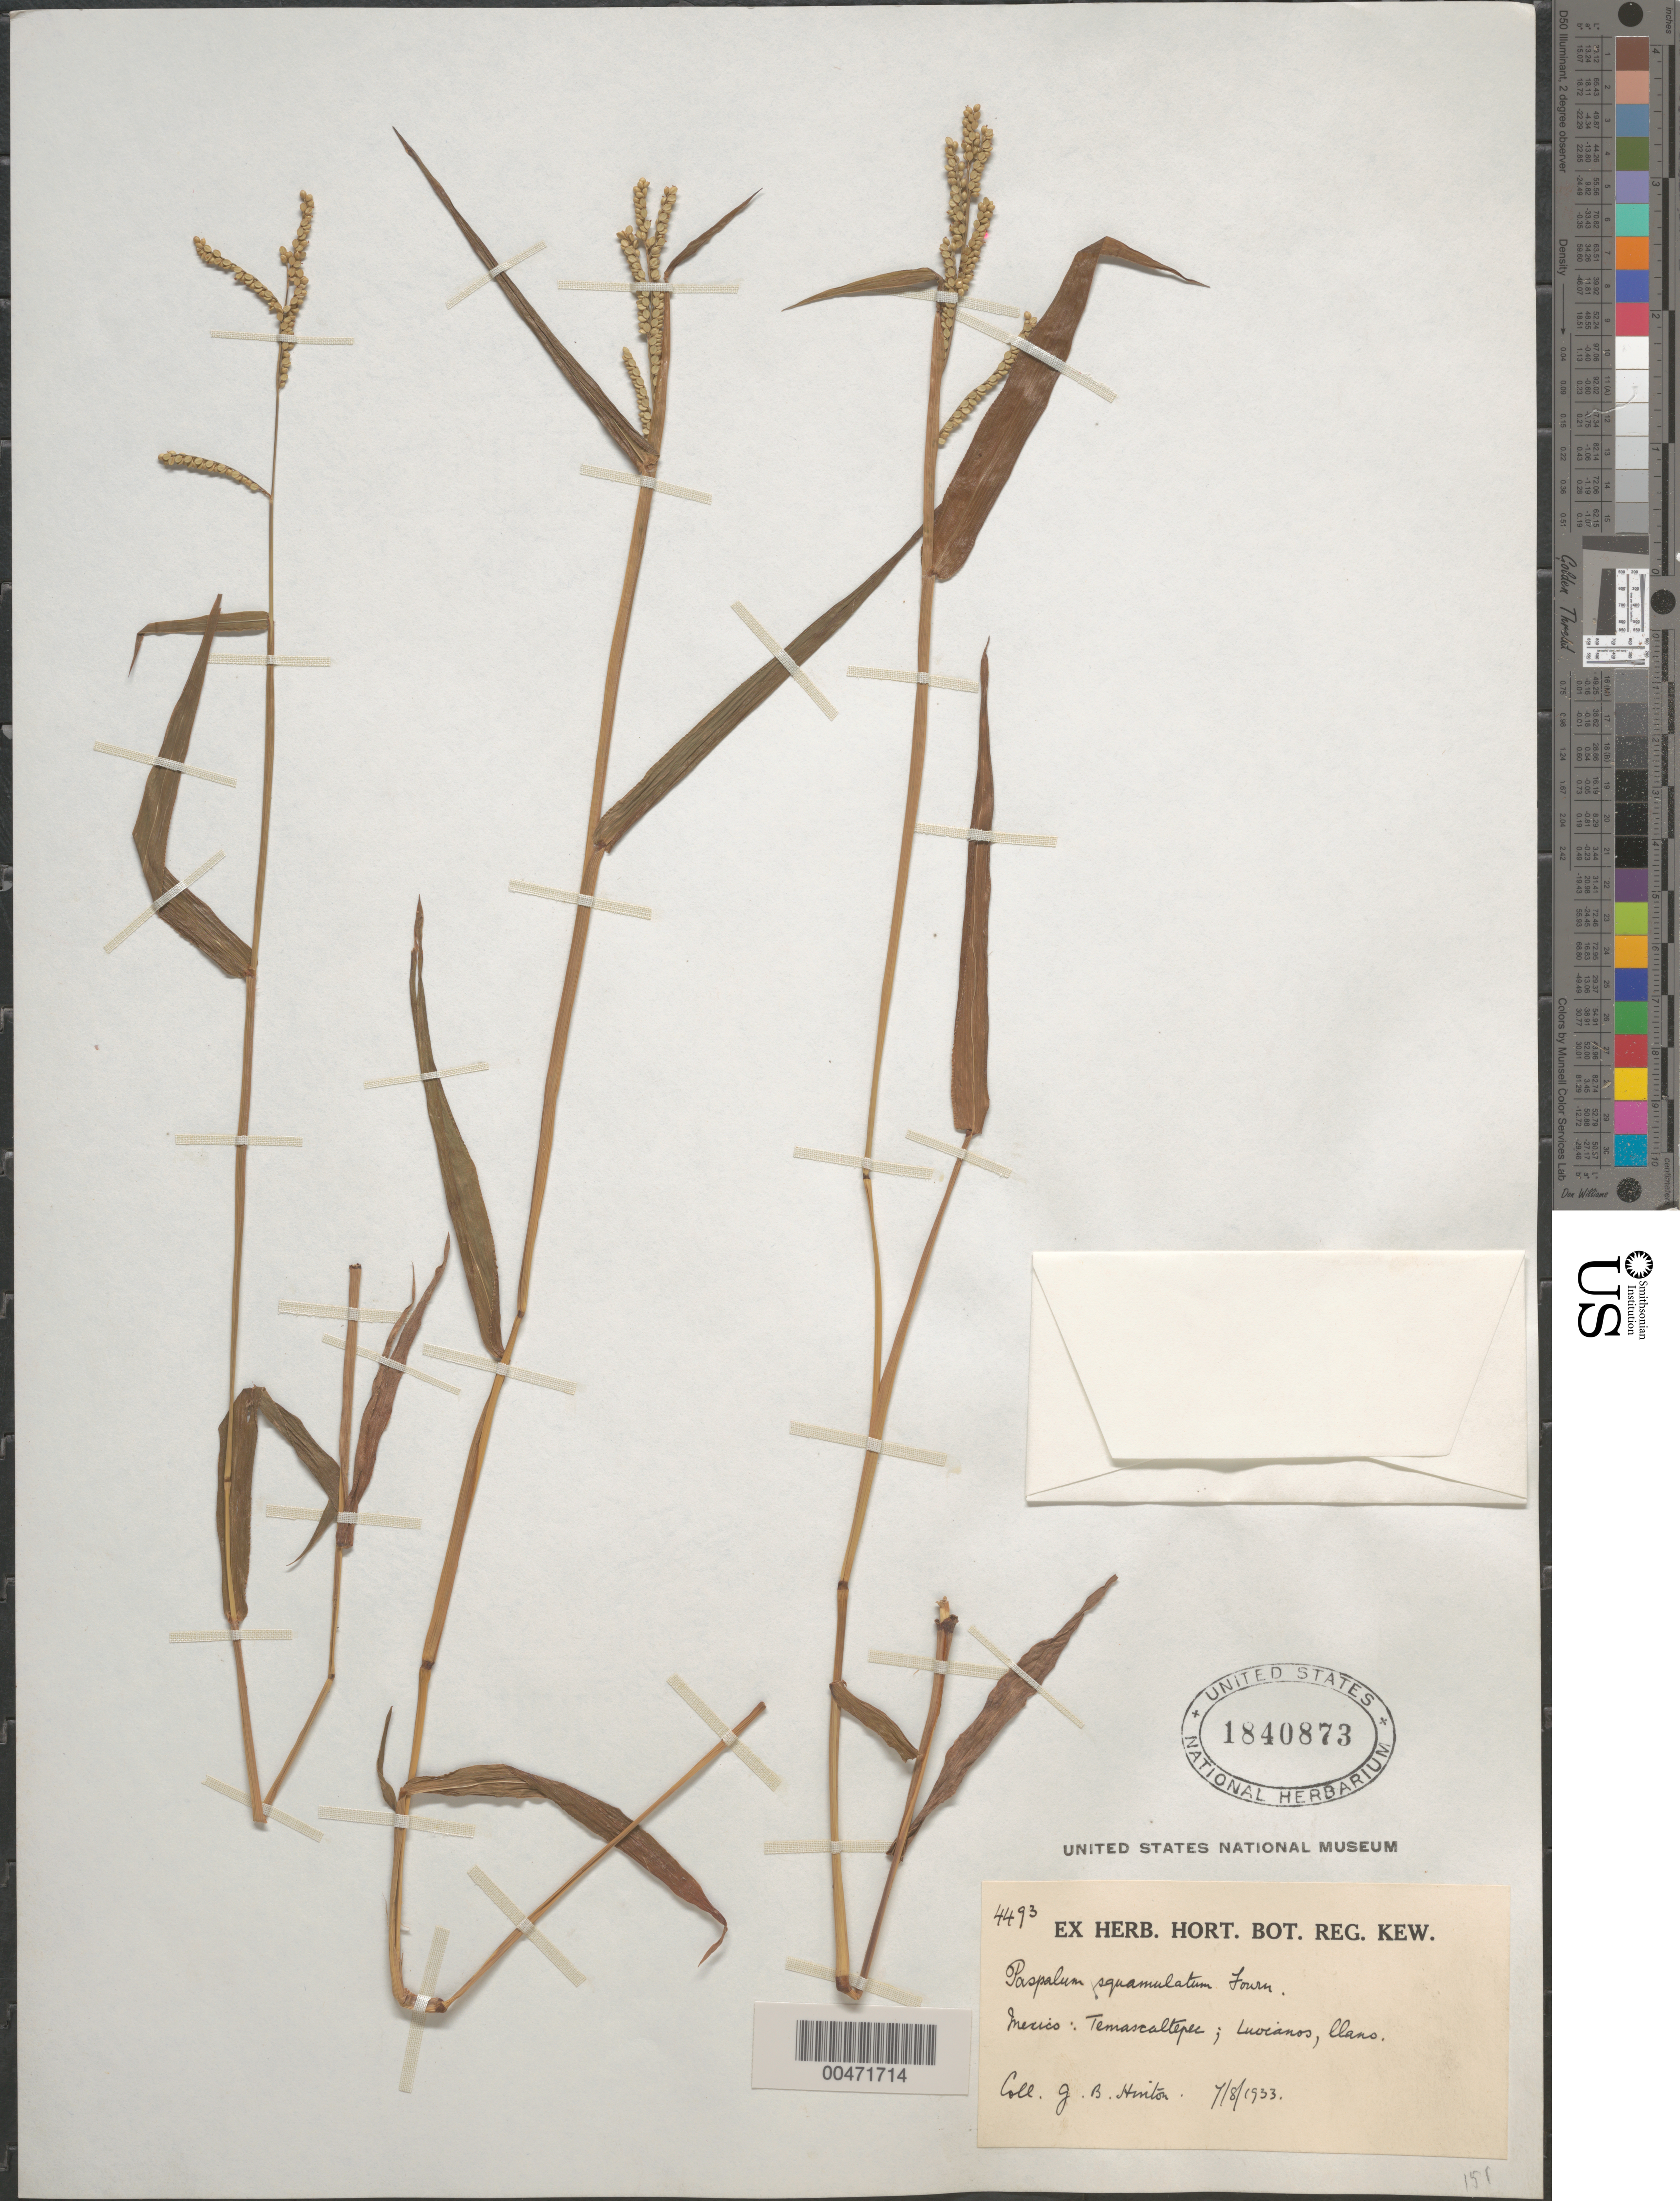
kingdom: Plantae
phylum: Tracheophyta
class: Liliopsida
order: Poales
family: Poaceae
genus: Paspalum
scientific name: Paspalum squamulatum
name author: E. Fourn.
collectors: G. B. Hinton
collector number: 4493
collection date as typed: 8 Jul 1933 or 7 Aug 1933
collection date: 1933-07-08 or 1933-08-07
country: Mexico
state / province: México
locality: Temascaltepec, Luvianos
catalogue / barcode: US 1840873